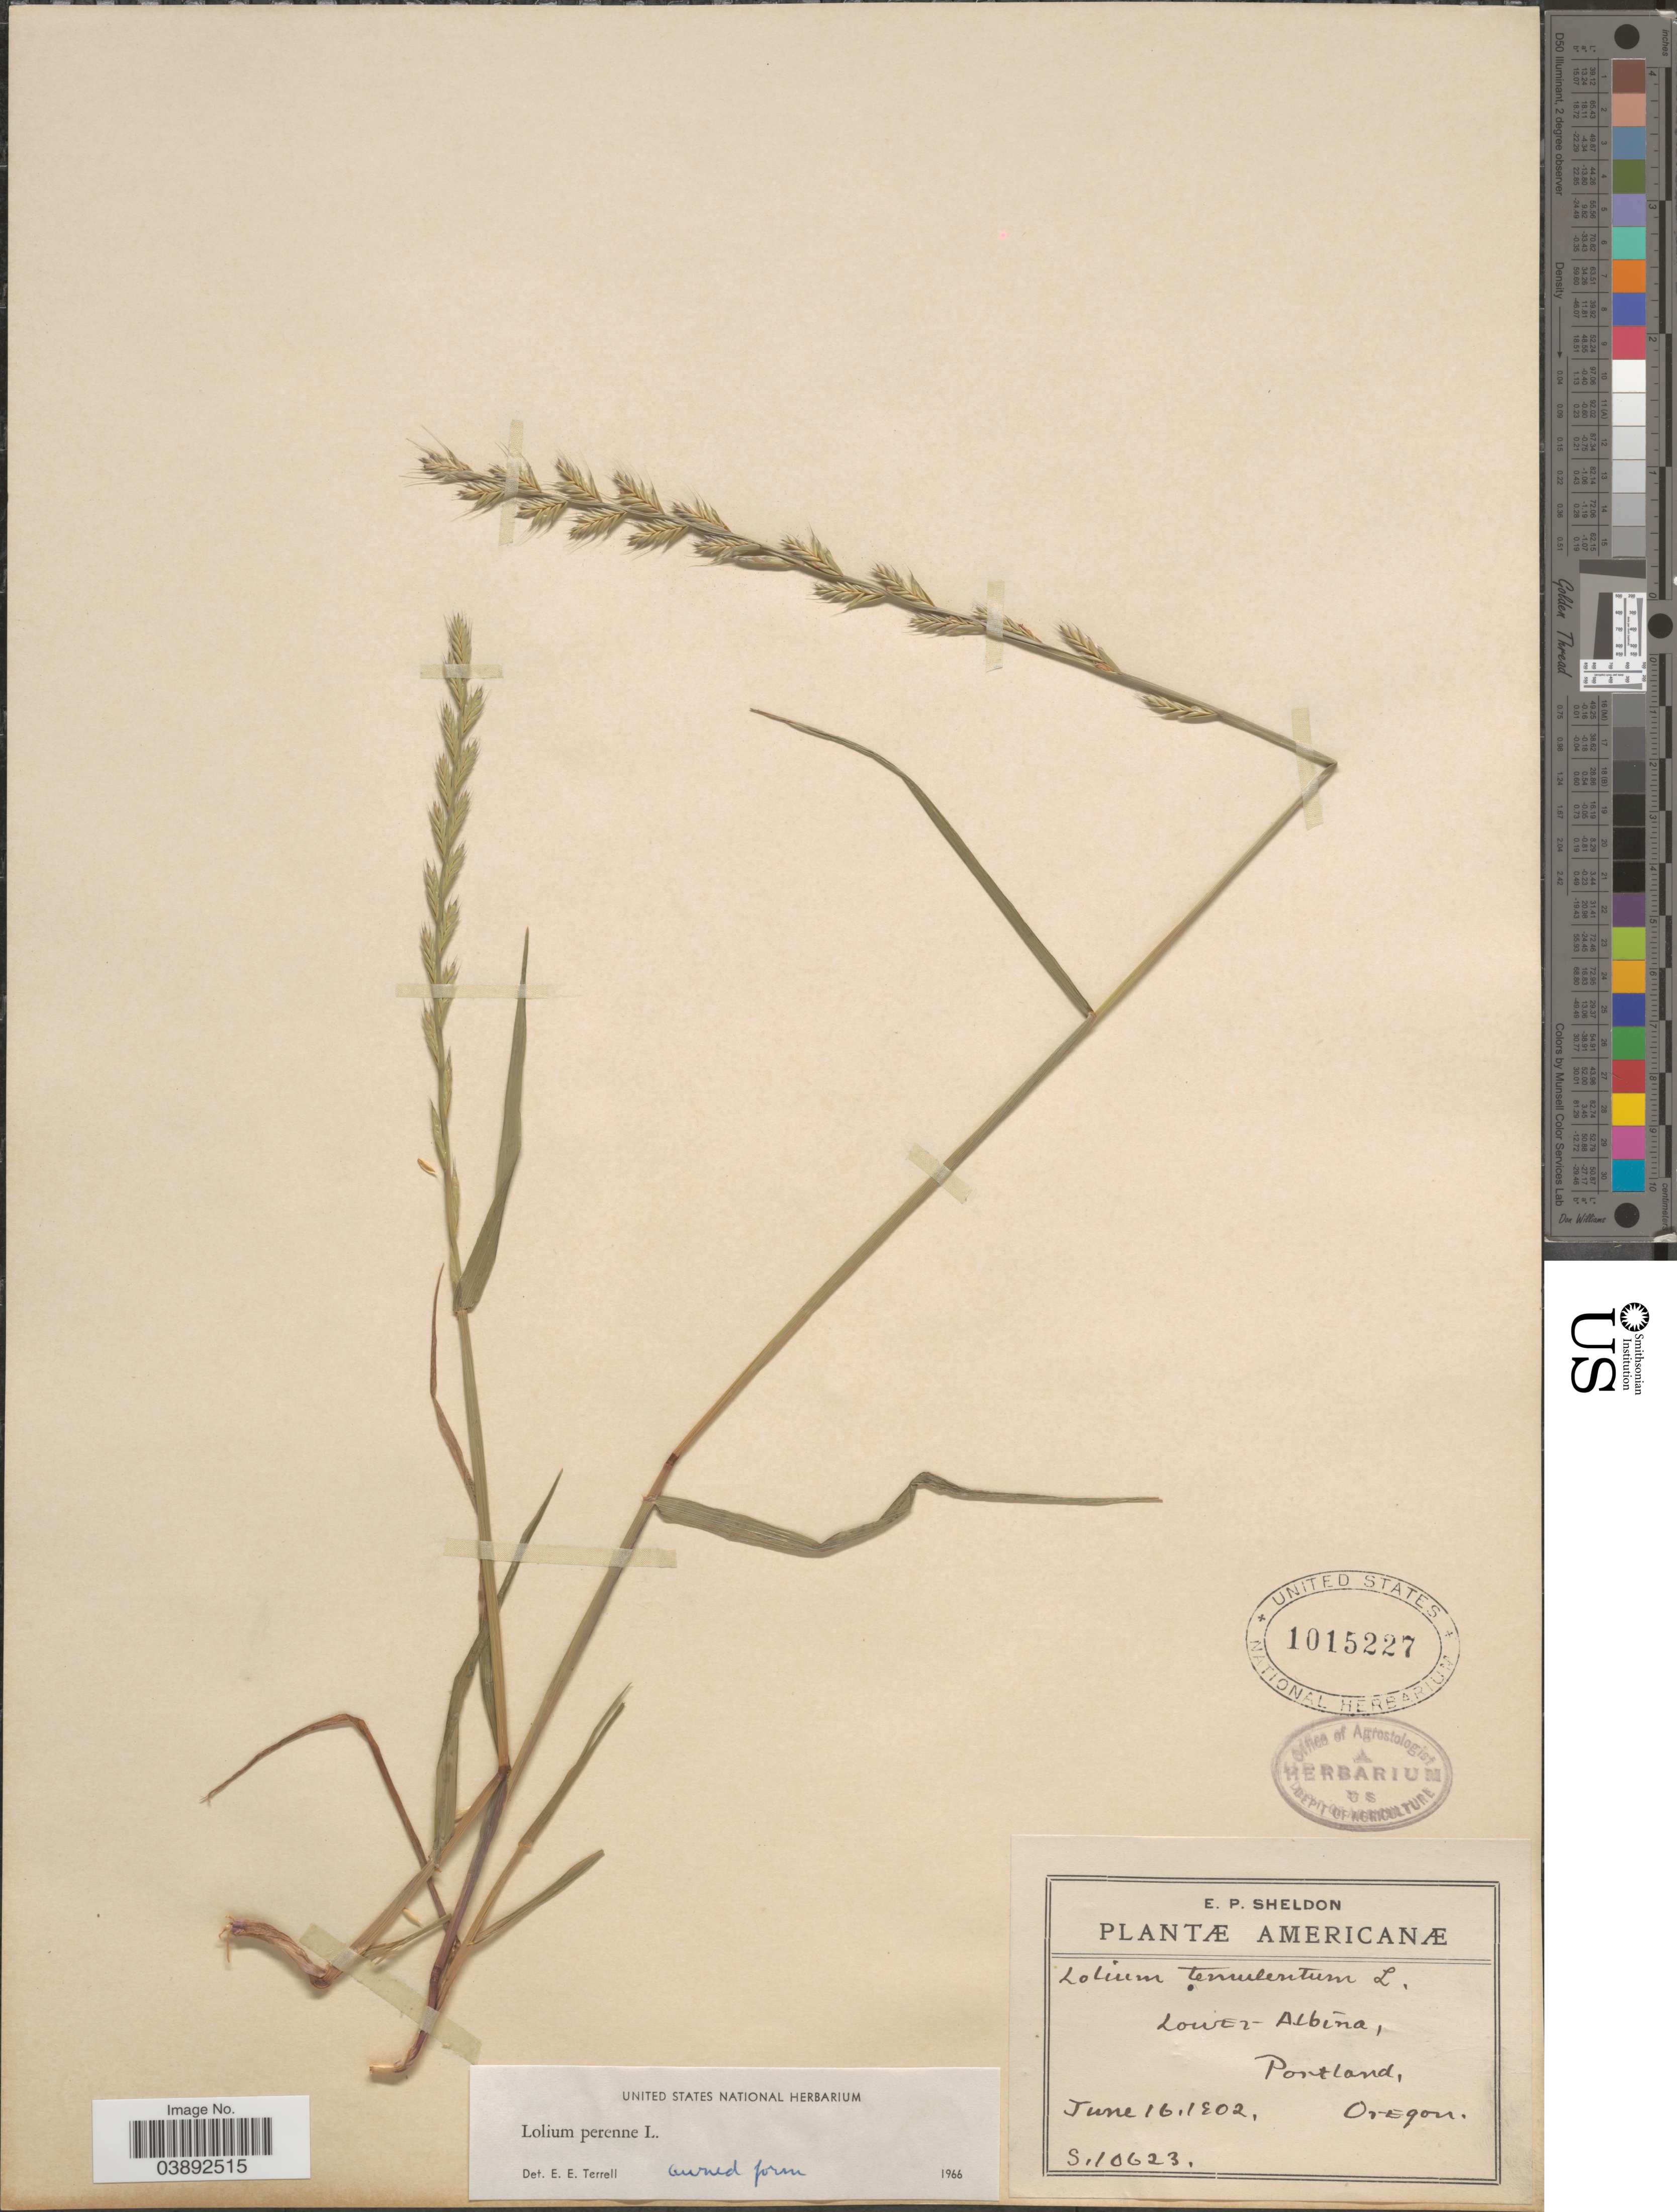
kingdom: Plantae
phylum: Tracheophyta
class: Liliopsida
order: Poales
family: Poaceae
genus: Lolium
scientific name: Lolium perenne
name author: L.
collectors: E. P. Sheldon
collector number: S 10623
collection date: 1902-06-16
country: United States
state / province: Oregon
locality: Americanæ. Lower Albina, Portland.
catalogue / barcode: US 1015227